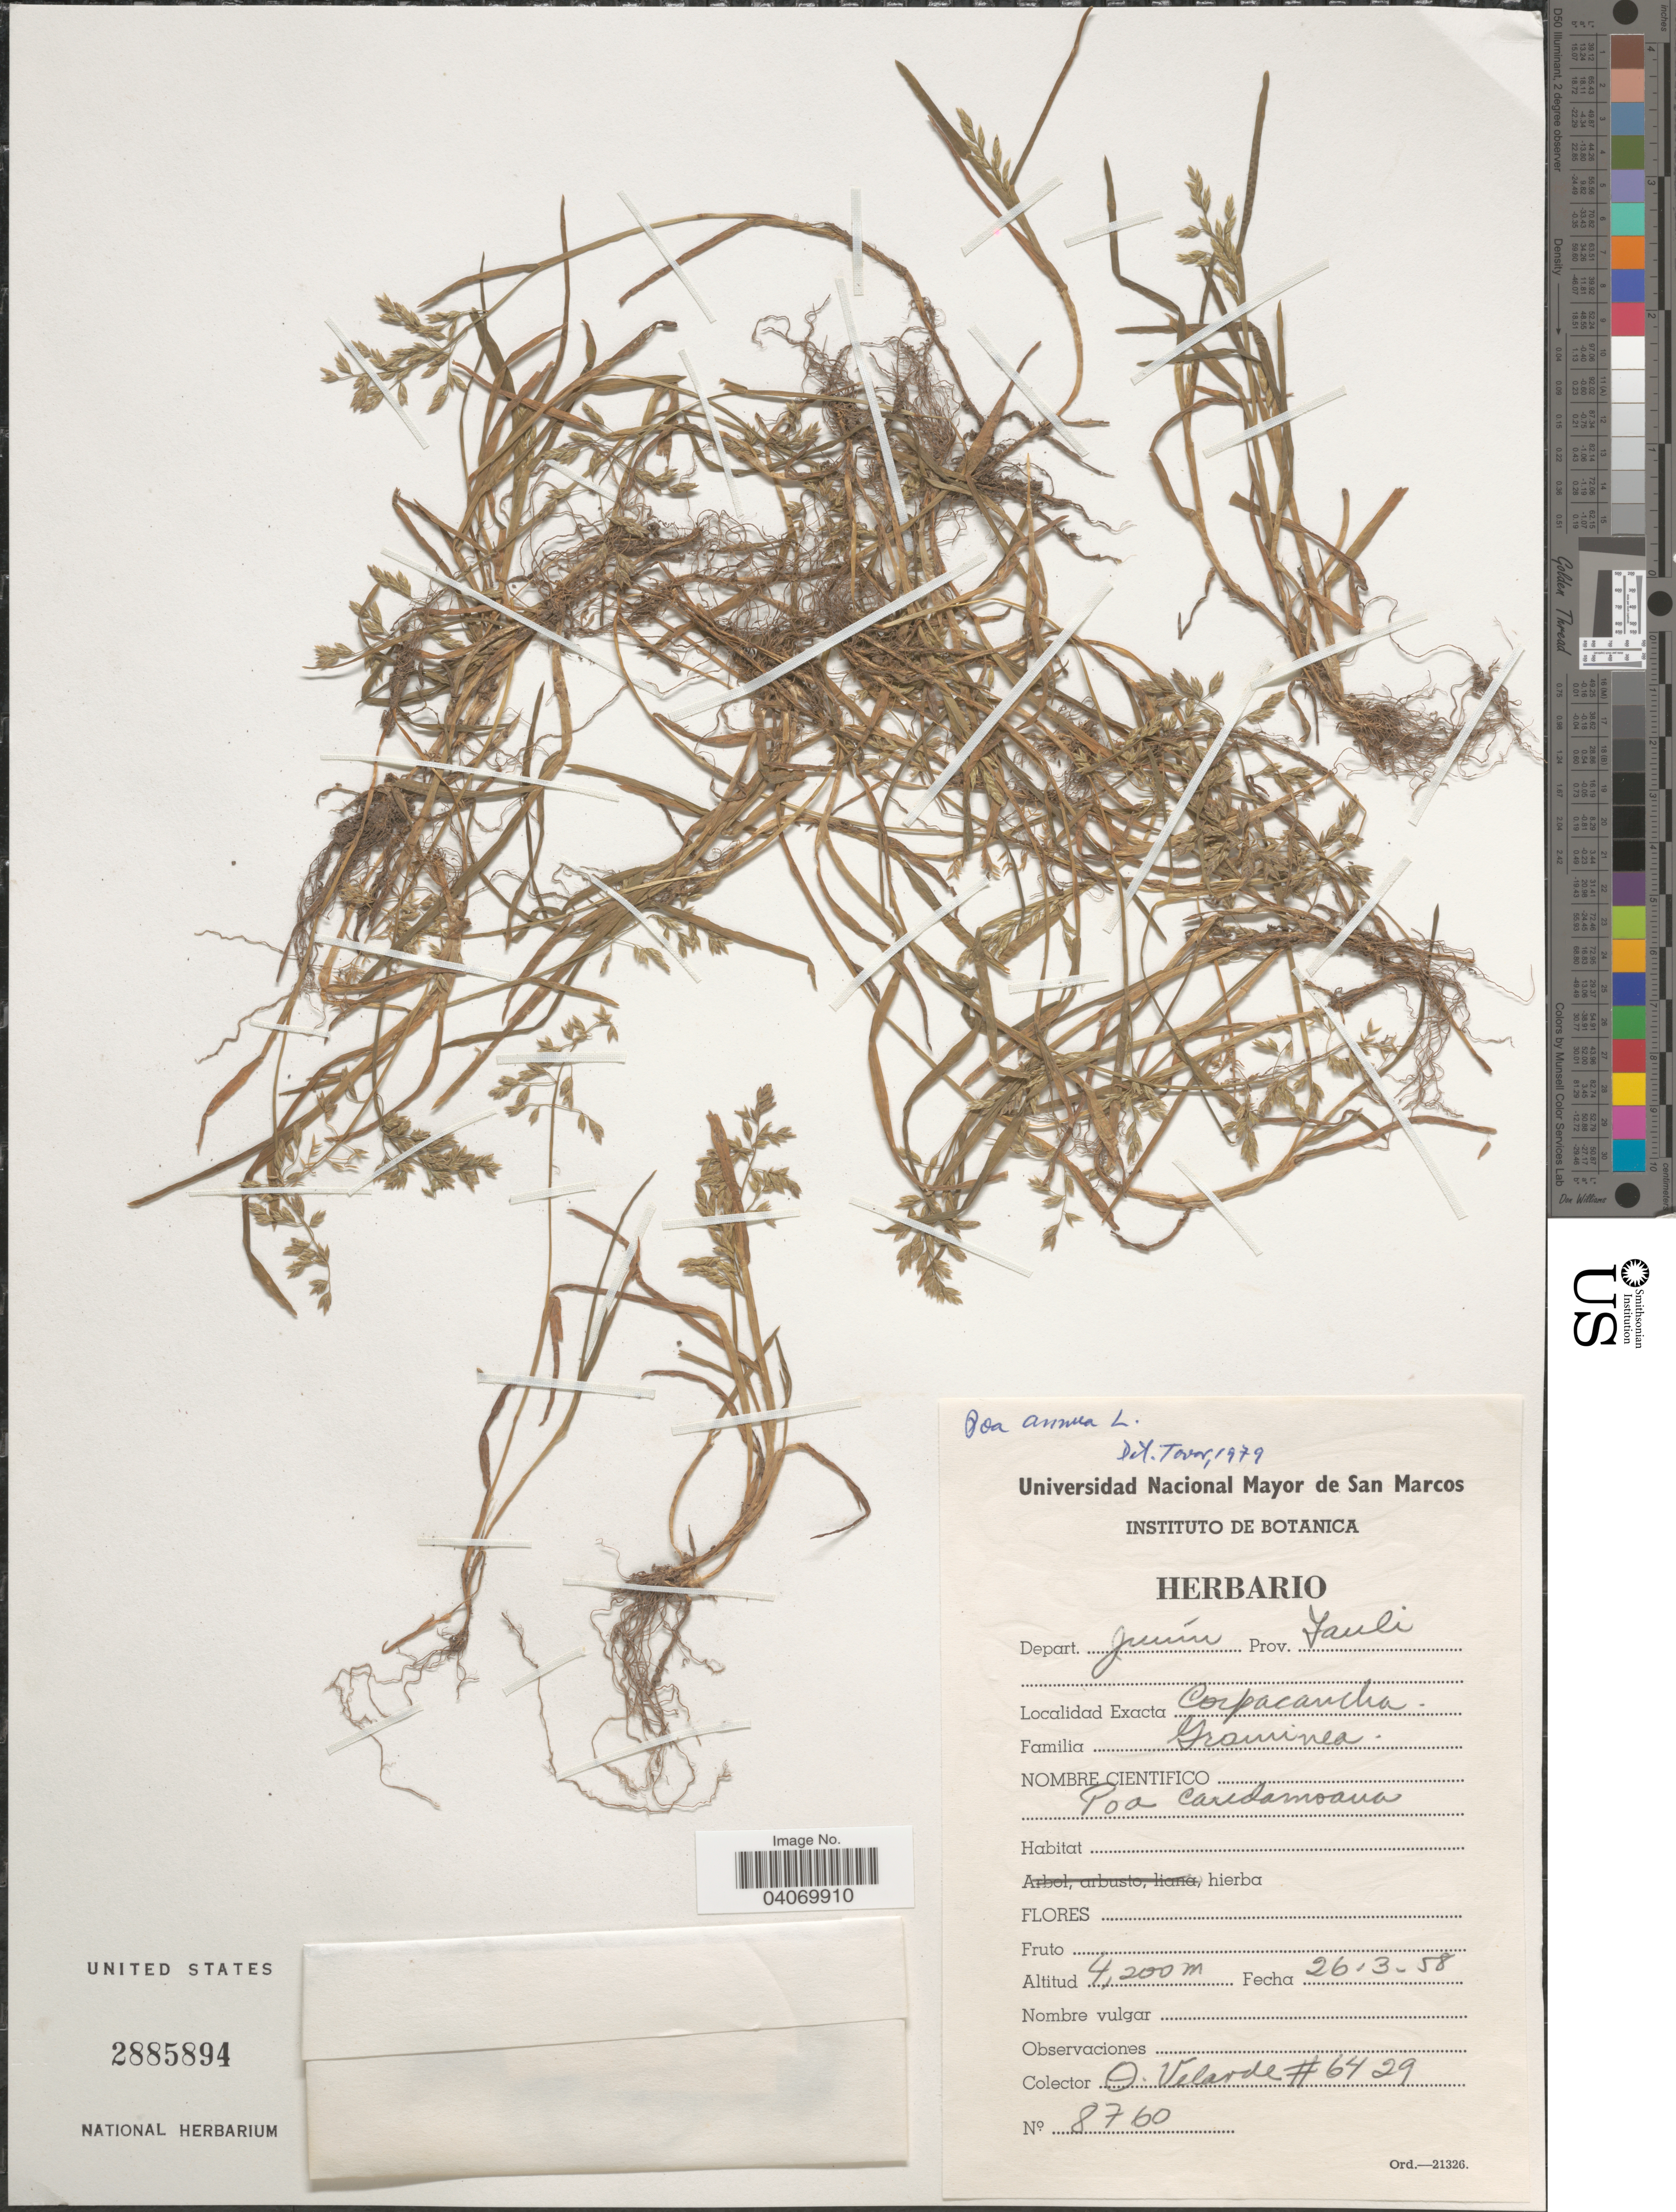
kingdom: Plantae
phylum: Tracheophyta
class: Liliopsida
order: Poales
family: Poaceae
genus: Poa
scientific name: Poa annua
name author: L.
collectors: O. Velarde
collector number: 6429/8760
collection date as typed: Transcribed d/m/y: 26/3/58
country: Peru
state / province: Junín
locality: Depart. Junín. Prov. Yauli. Corpacancha.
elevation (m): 4200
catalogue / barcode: US 2885894